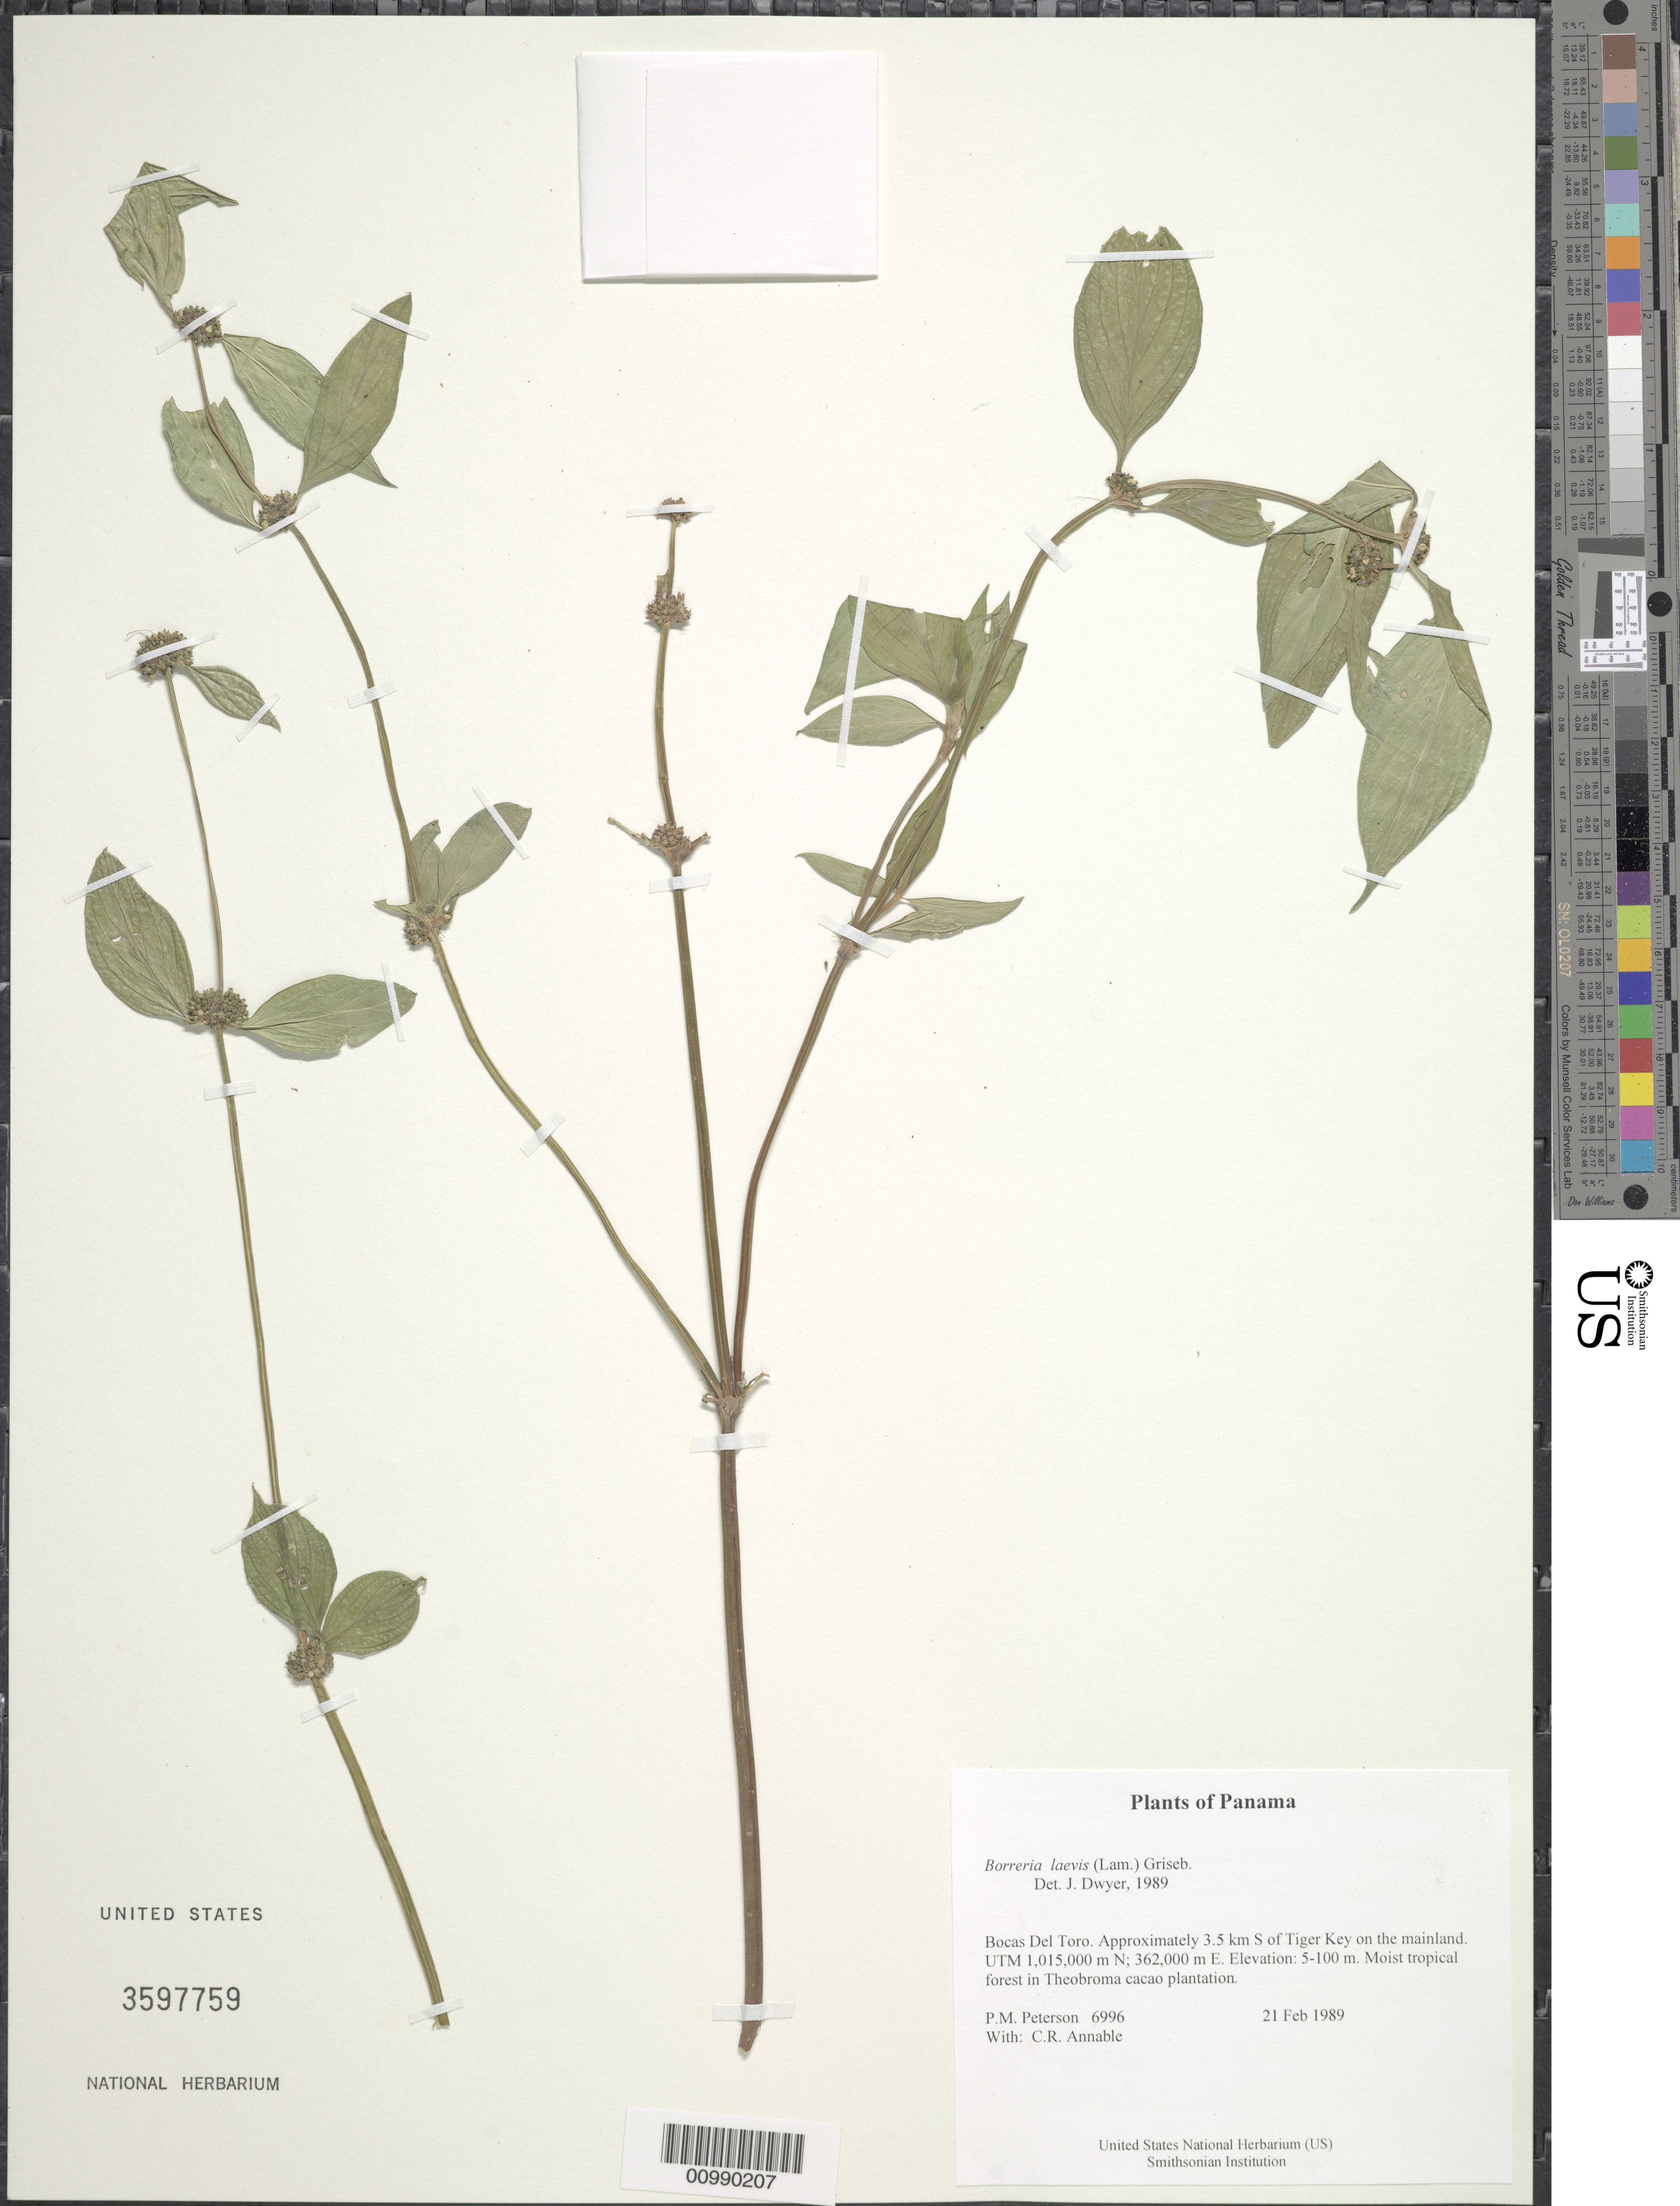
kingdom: Plantae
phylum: Tracheophyta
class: Magnoliopsida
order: Gentianales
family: Rubiaceae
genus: Borreria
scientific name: Borreria laevis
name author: (Lam.) Griseb.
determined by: Dwyer, J.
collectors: P. M. Peterson & C. R. Annable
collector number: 06996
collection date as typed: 21 Feb 1989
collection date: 1989-02-21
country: Panama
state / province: Bocas del Toro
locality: Approximately 3.5 km S of Tiger Key on the mainland. UTM 1,015,000 m N; 362,000 m E.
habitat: Moist tropical forest in Theobroma cacao plantation.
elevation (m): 5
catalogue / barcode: US 3597759